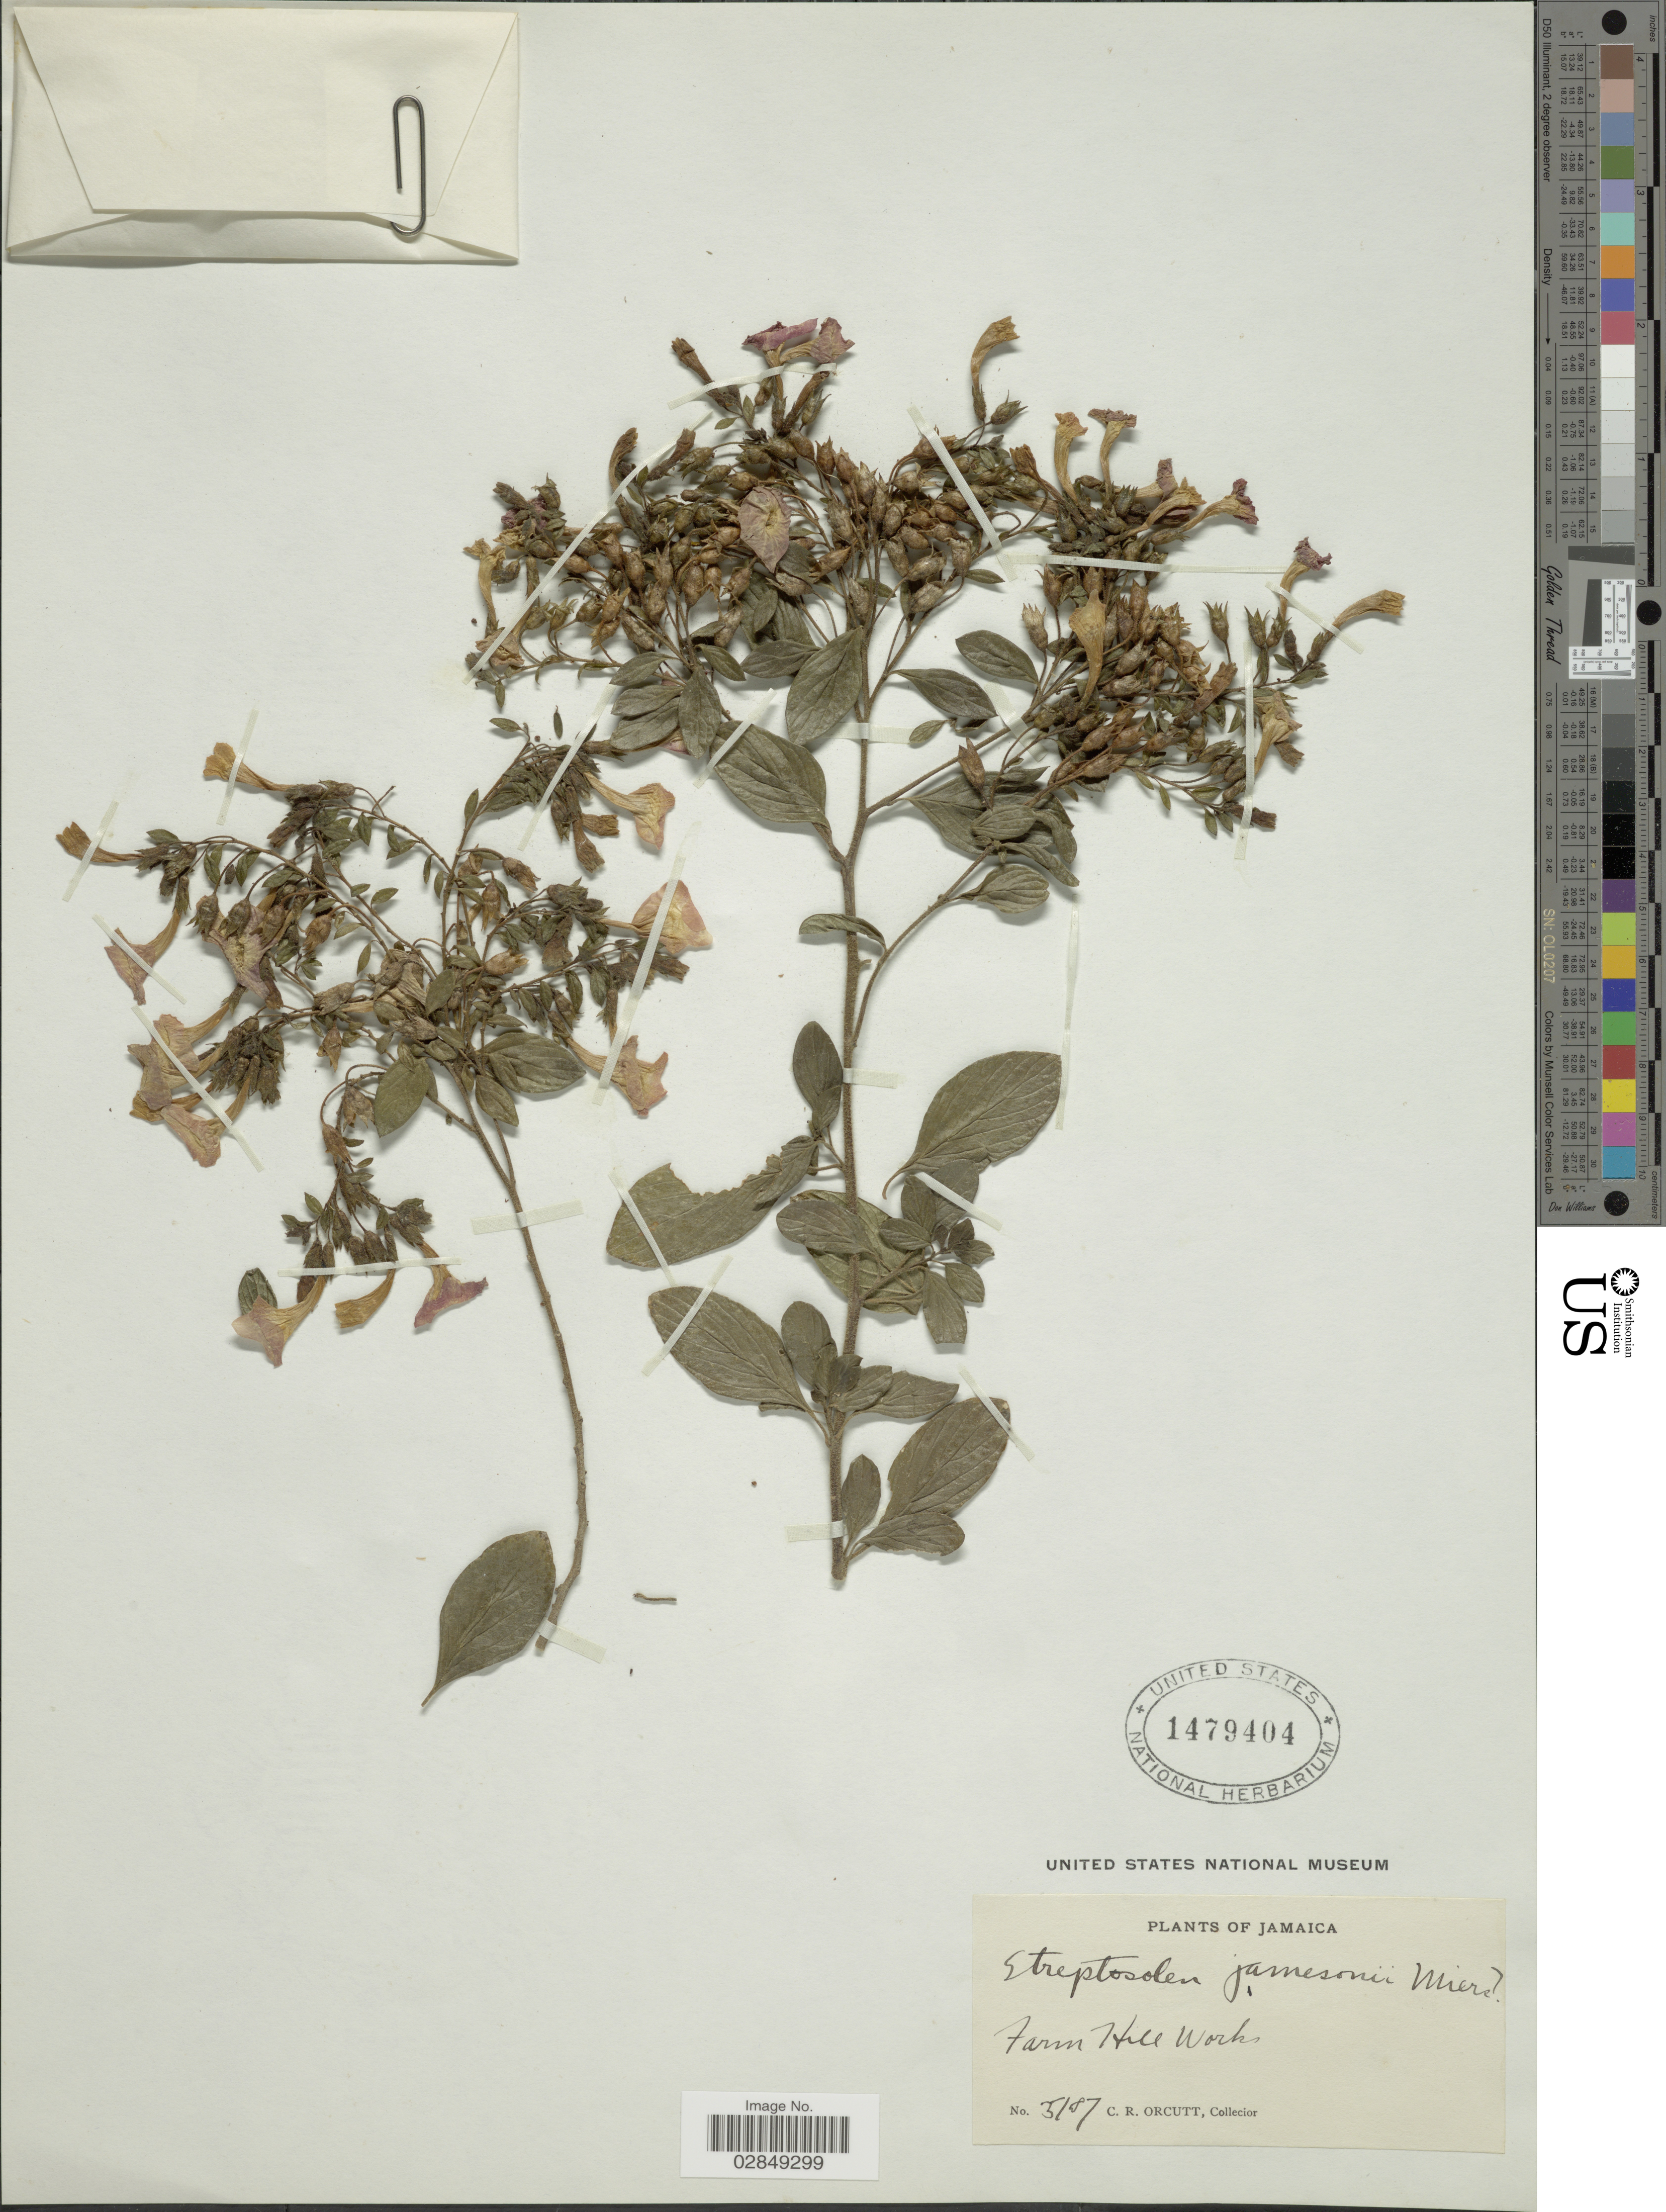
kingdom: Plantae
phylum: Tracheophyta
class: Magnoliopsida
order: Solanales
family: Solanaceae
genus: Streptosolen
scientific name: Streptosolen jamesonii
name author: (Benth.) Miers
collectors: C. R. Orcutt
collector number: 3787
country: Jamaica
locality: Farm Hill Works.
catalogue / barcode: US 1479404